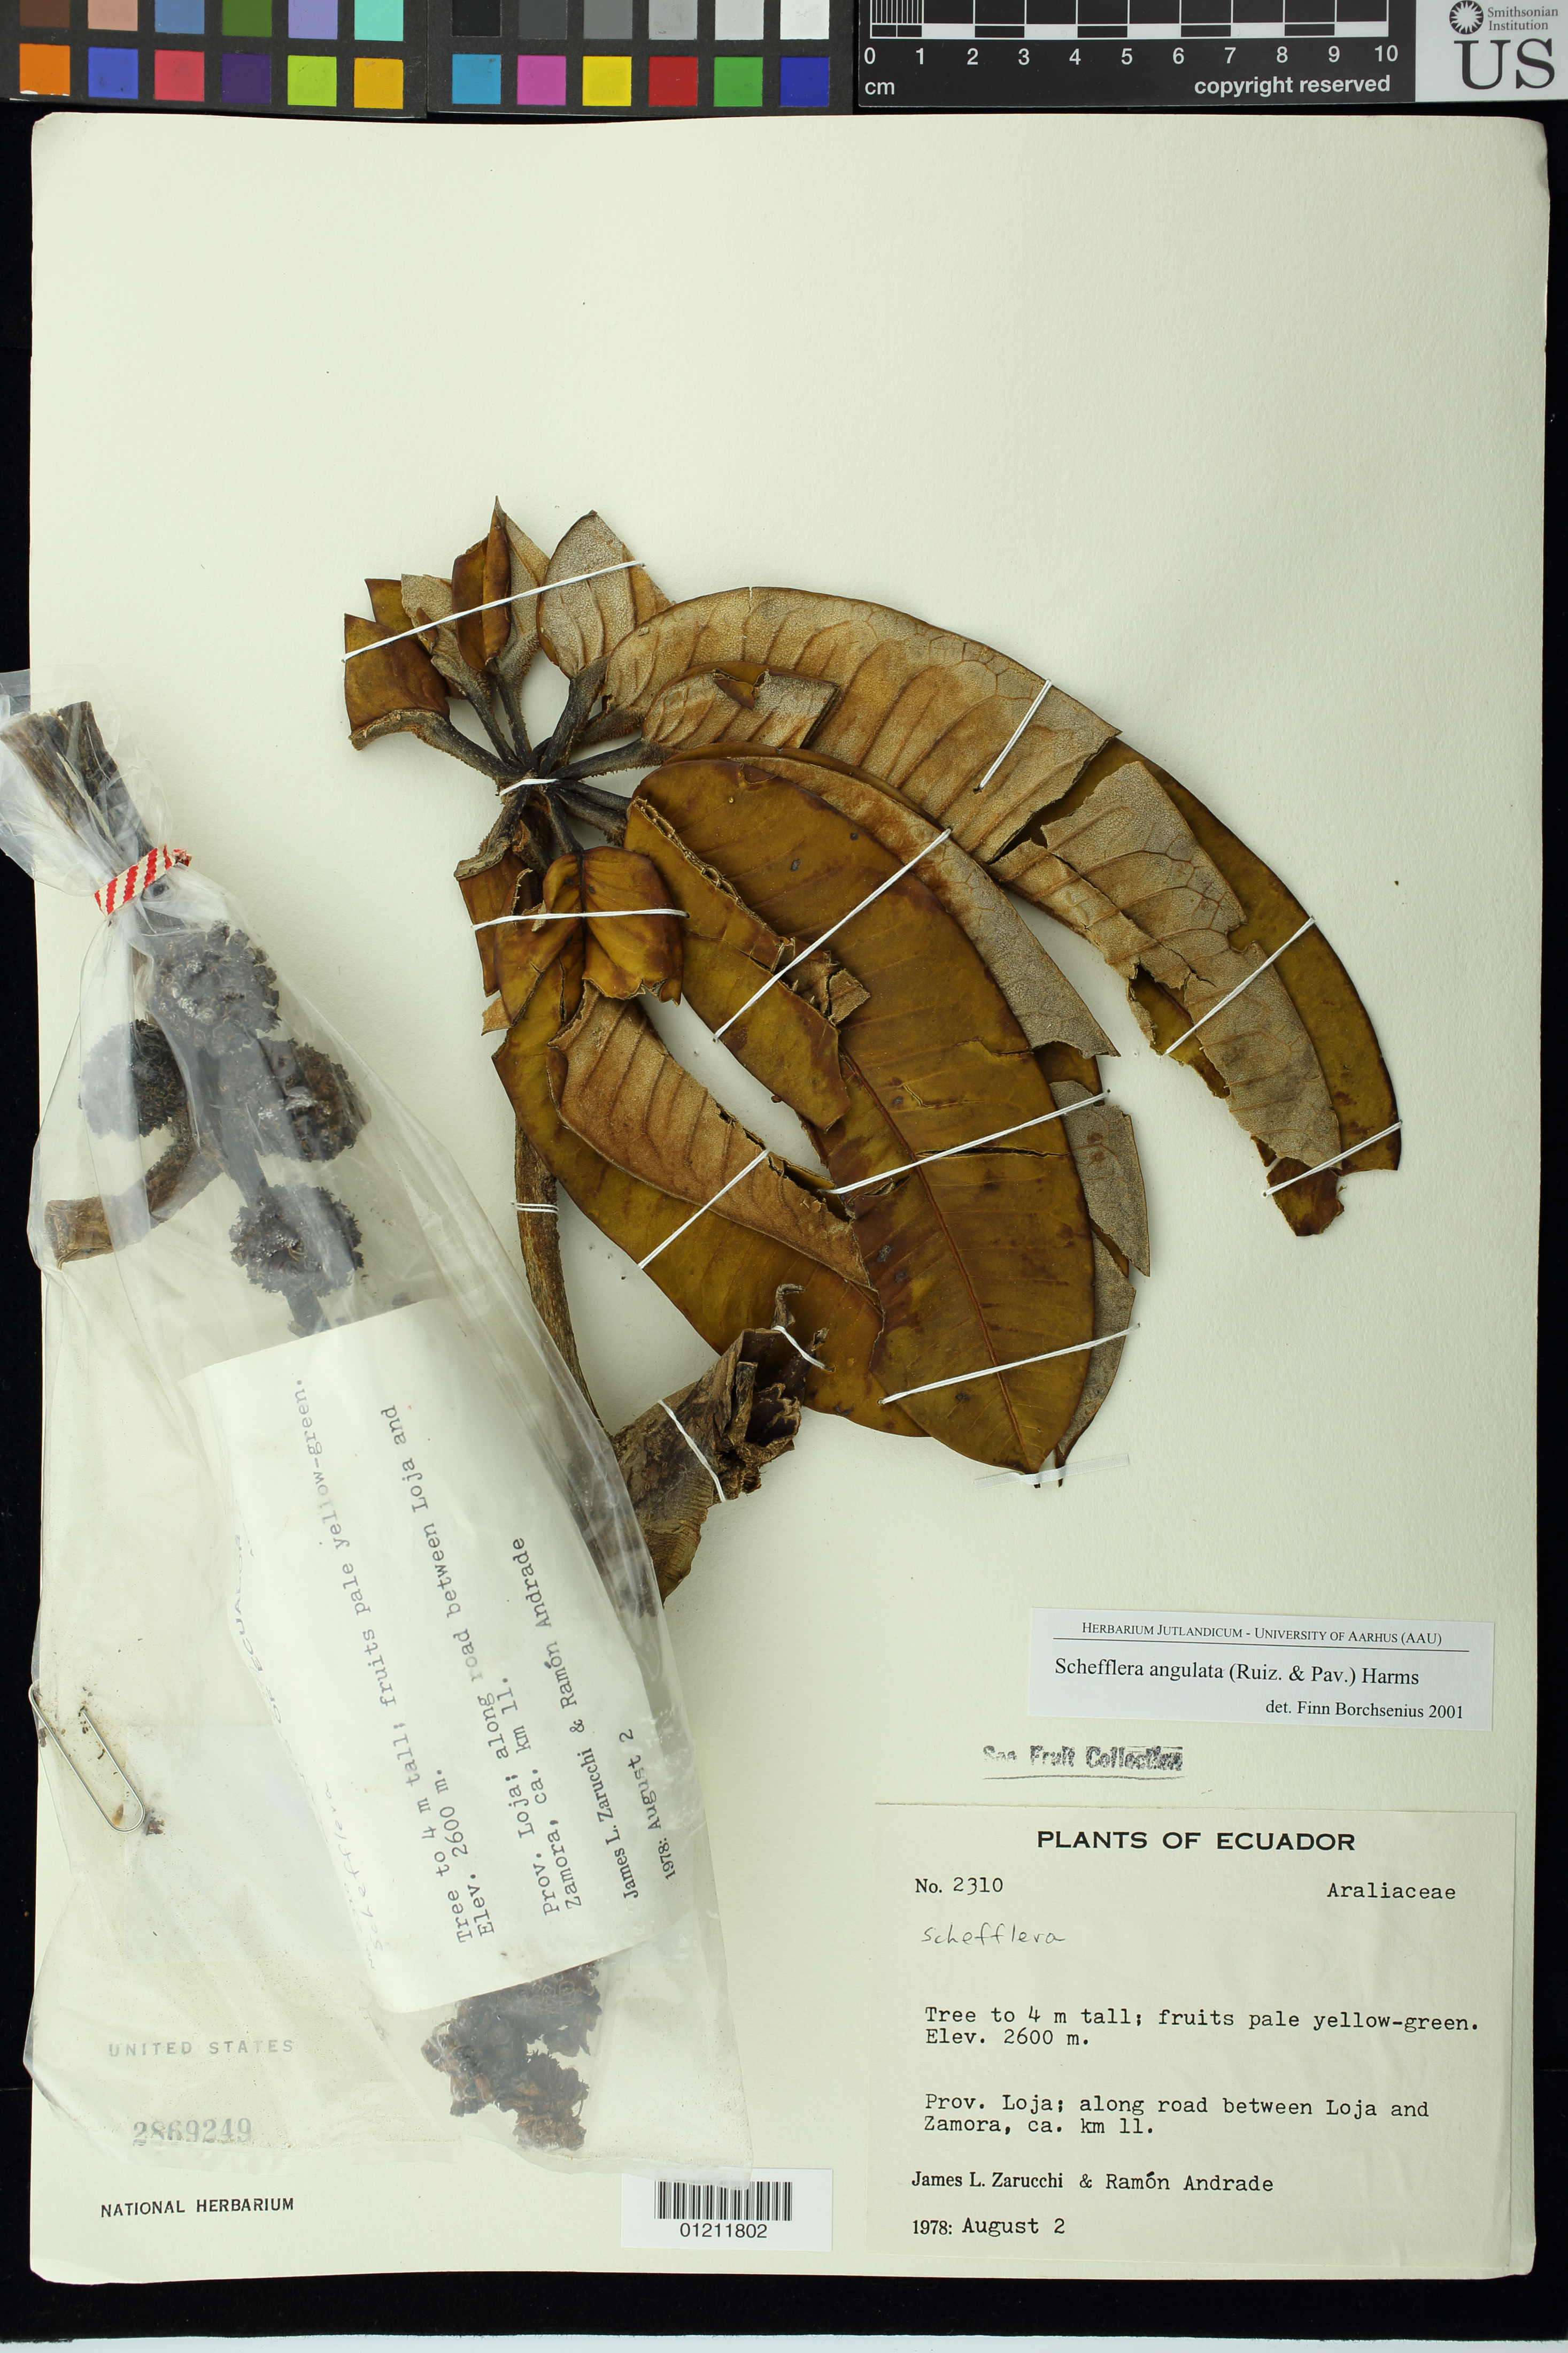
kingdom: Plantae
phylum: Tracheophyta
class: Magnoliopsida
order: Apiales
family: Araliaceae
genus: Schefflera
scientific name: Schefflera angulata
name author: (Ruiz & Pav.) Harms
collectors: J. L. Zarucchi & R. Andrade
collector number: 2310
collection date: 1978-08-02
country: Ecuador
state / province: Loja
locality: along road between Loja and Zamora, ca. km 11.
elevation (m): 2600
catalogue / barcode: US 2869249